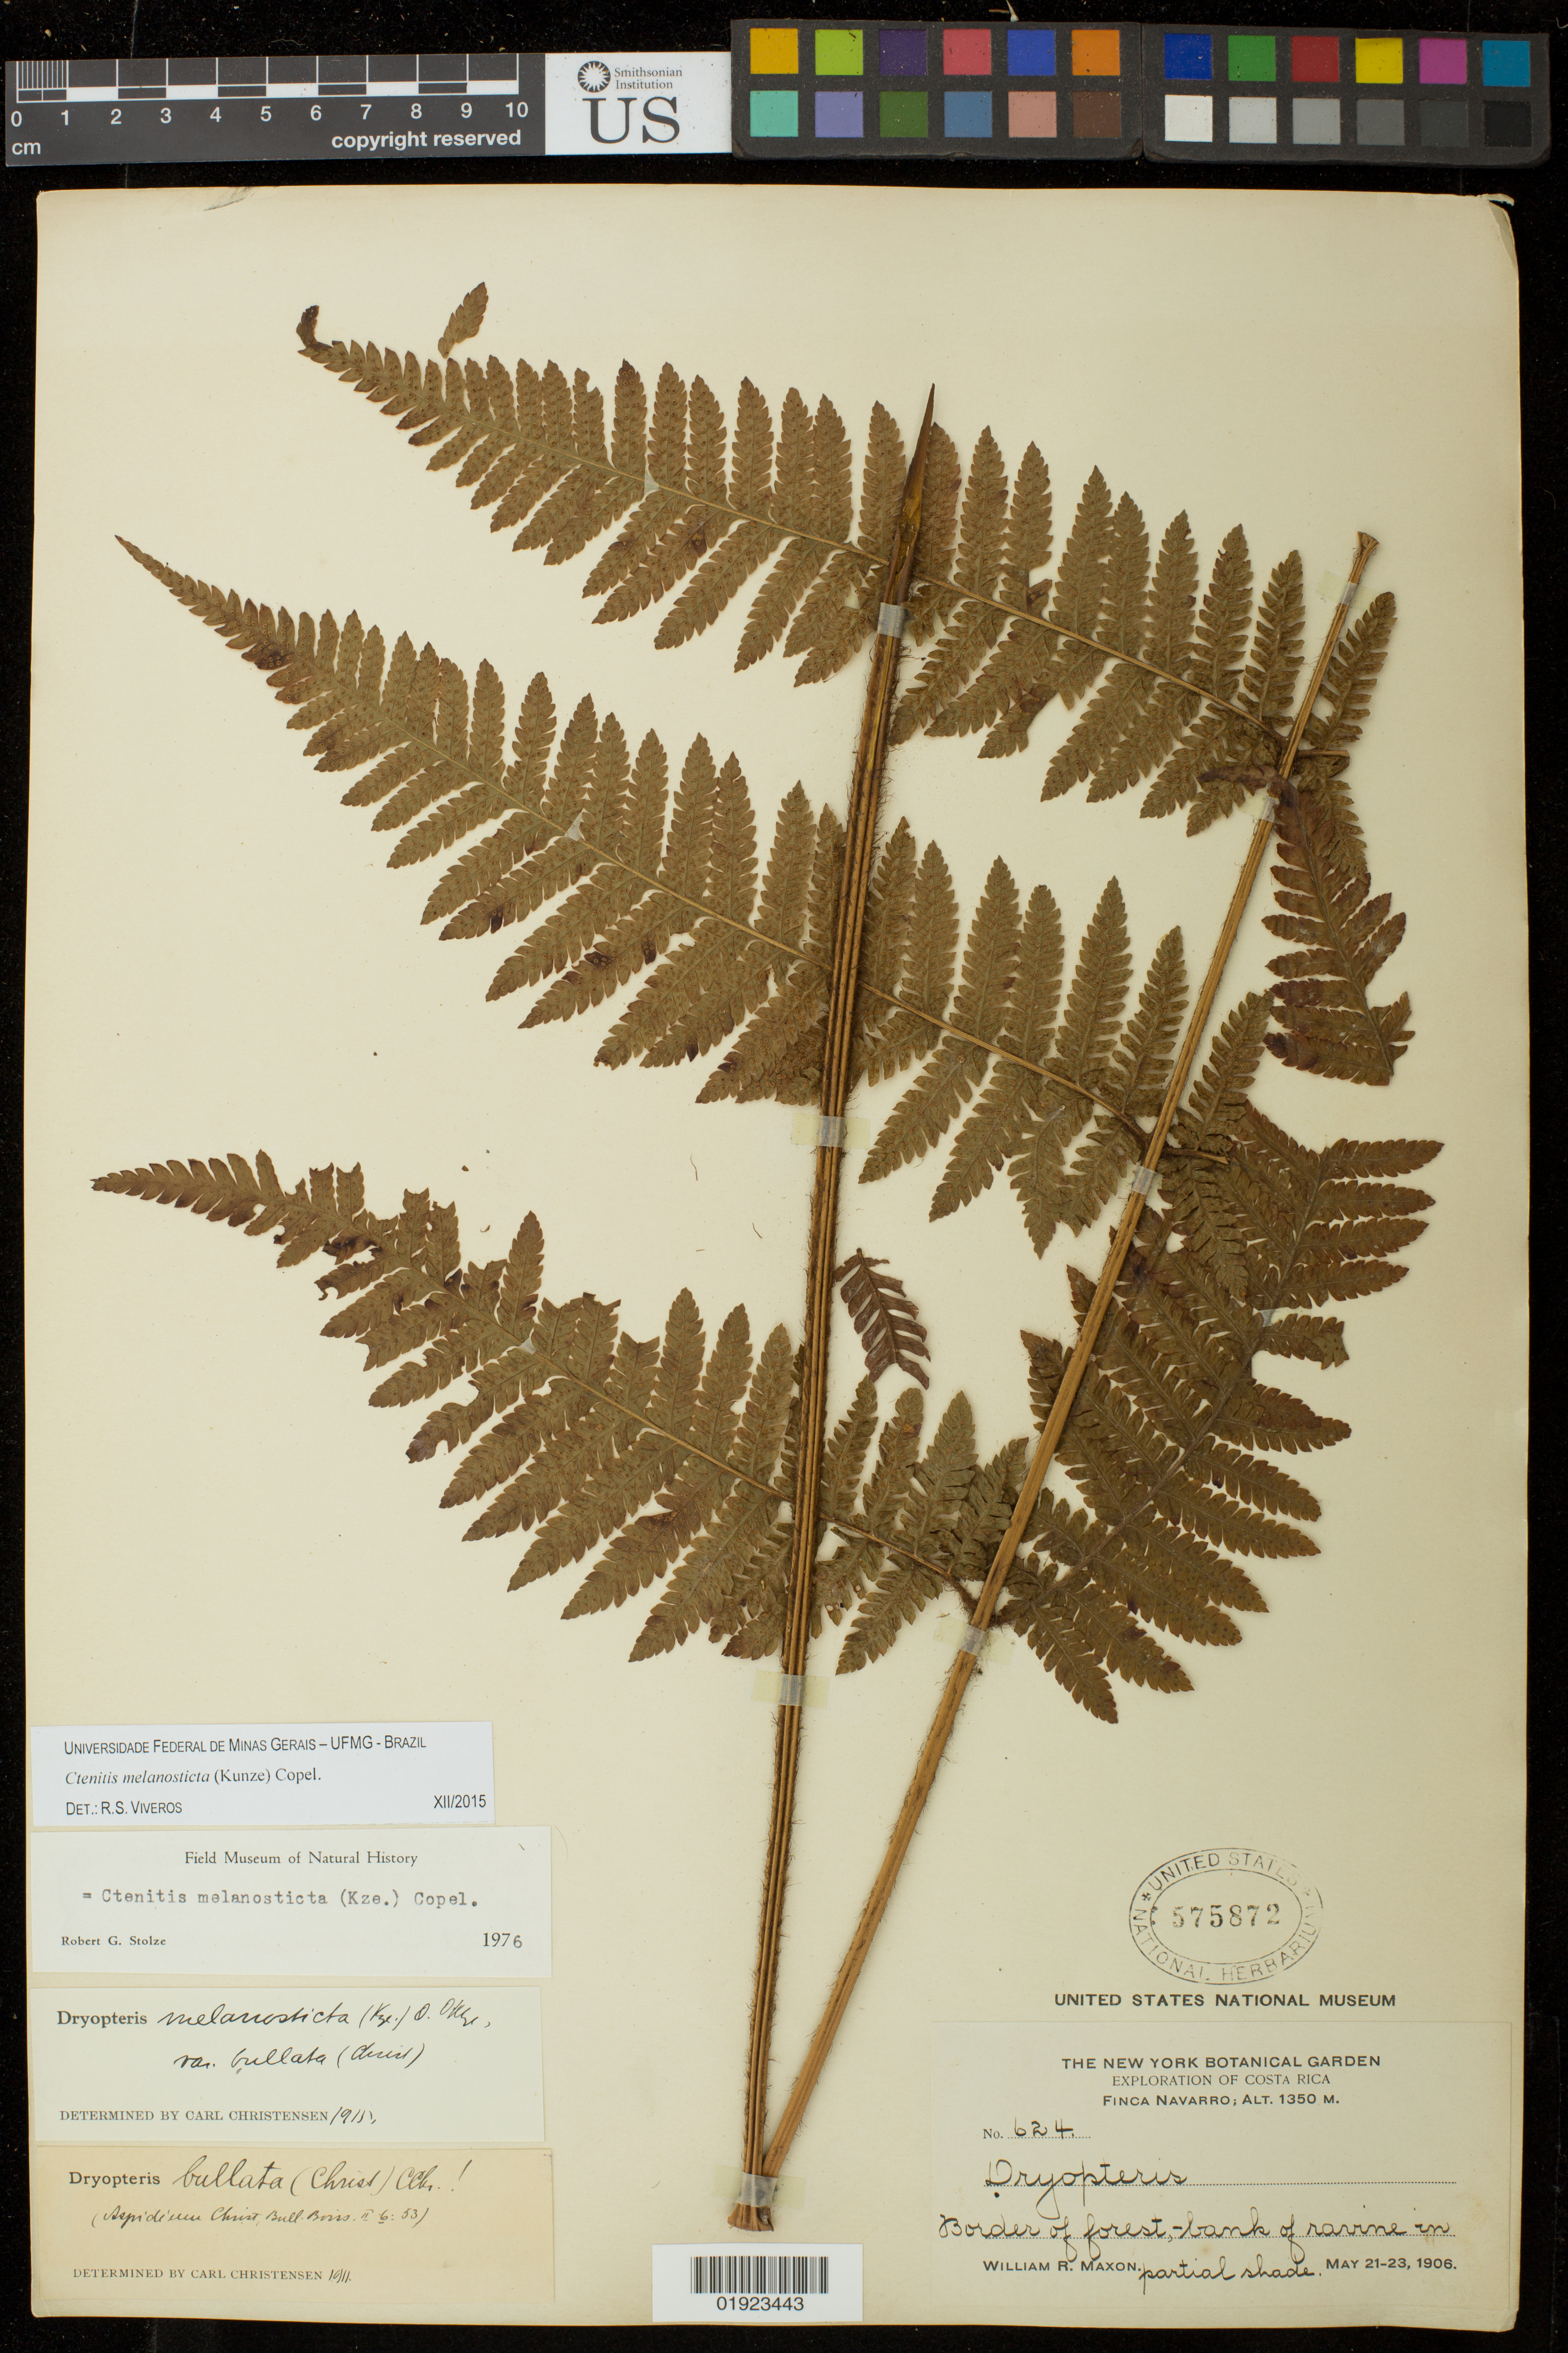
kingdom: Plantae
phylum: Tracheophyta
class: Polypodiopsida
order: Polypodiales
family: Dryopteridaceae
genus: Ctenitis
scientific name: Ctenitis melanosticta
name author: (Kunze) Copel.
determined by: Viveros, R. S.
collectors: W. R. Maxon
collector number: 624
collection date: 1906-05-21/1906-05-23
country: Costa Rica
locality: Finca Navarro.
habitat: Border of forest, bank of ravine in partial shade.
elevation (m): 1350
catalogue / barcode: US 575872